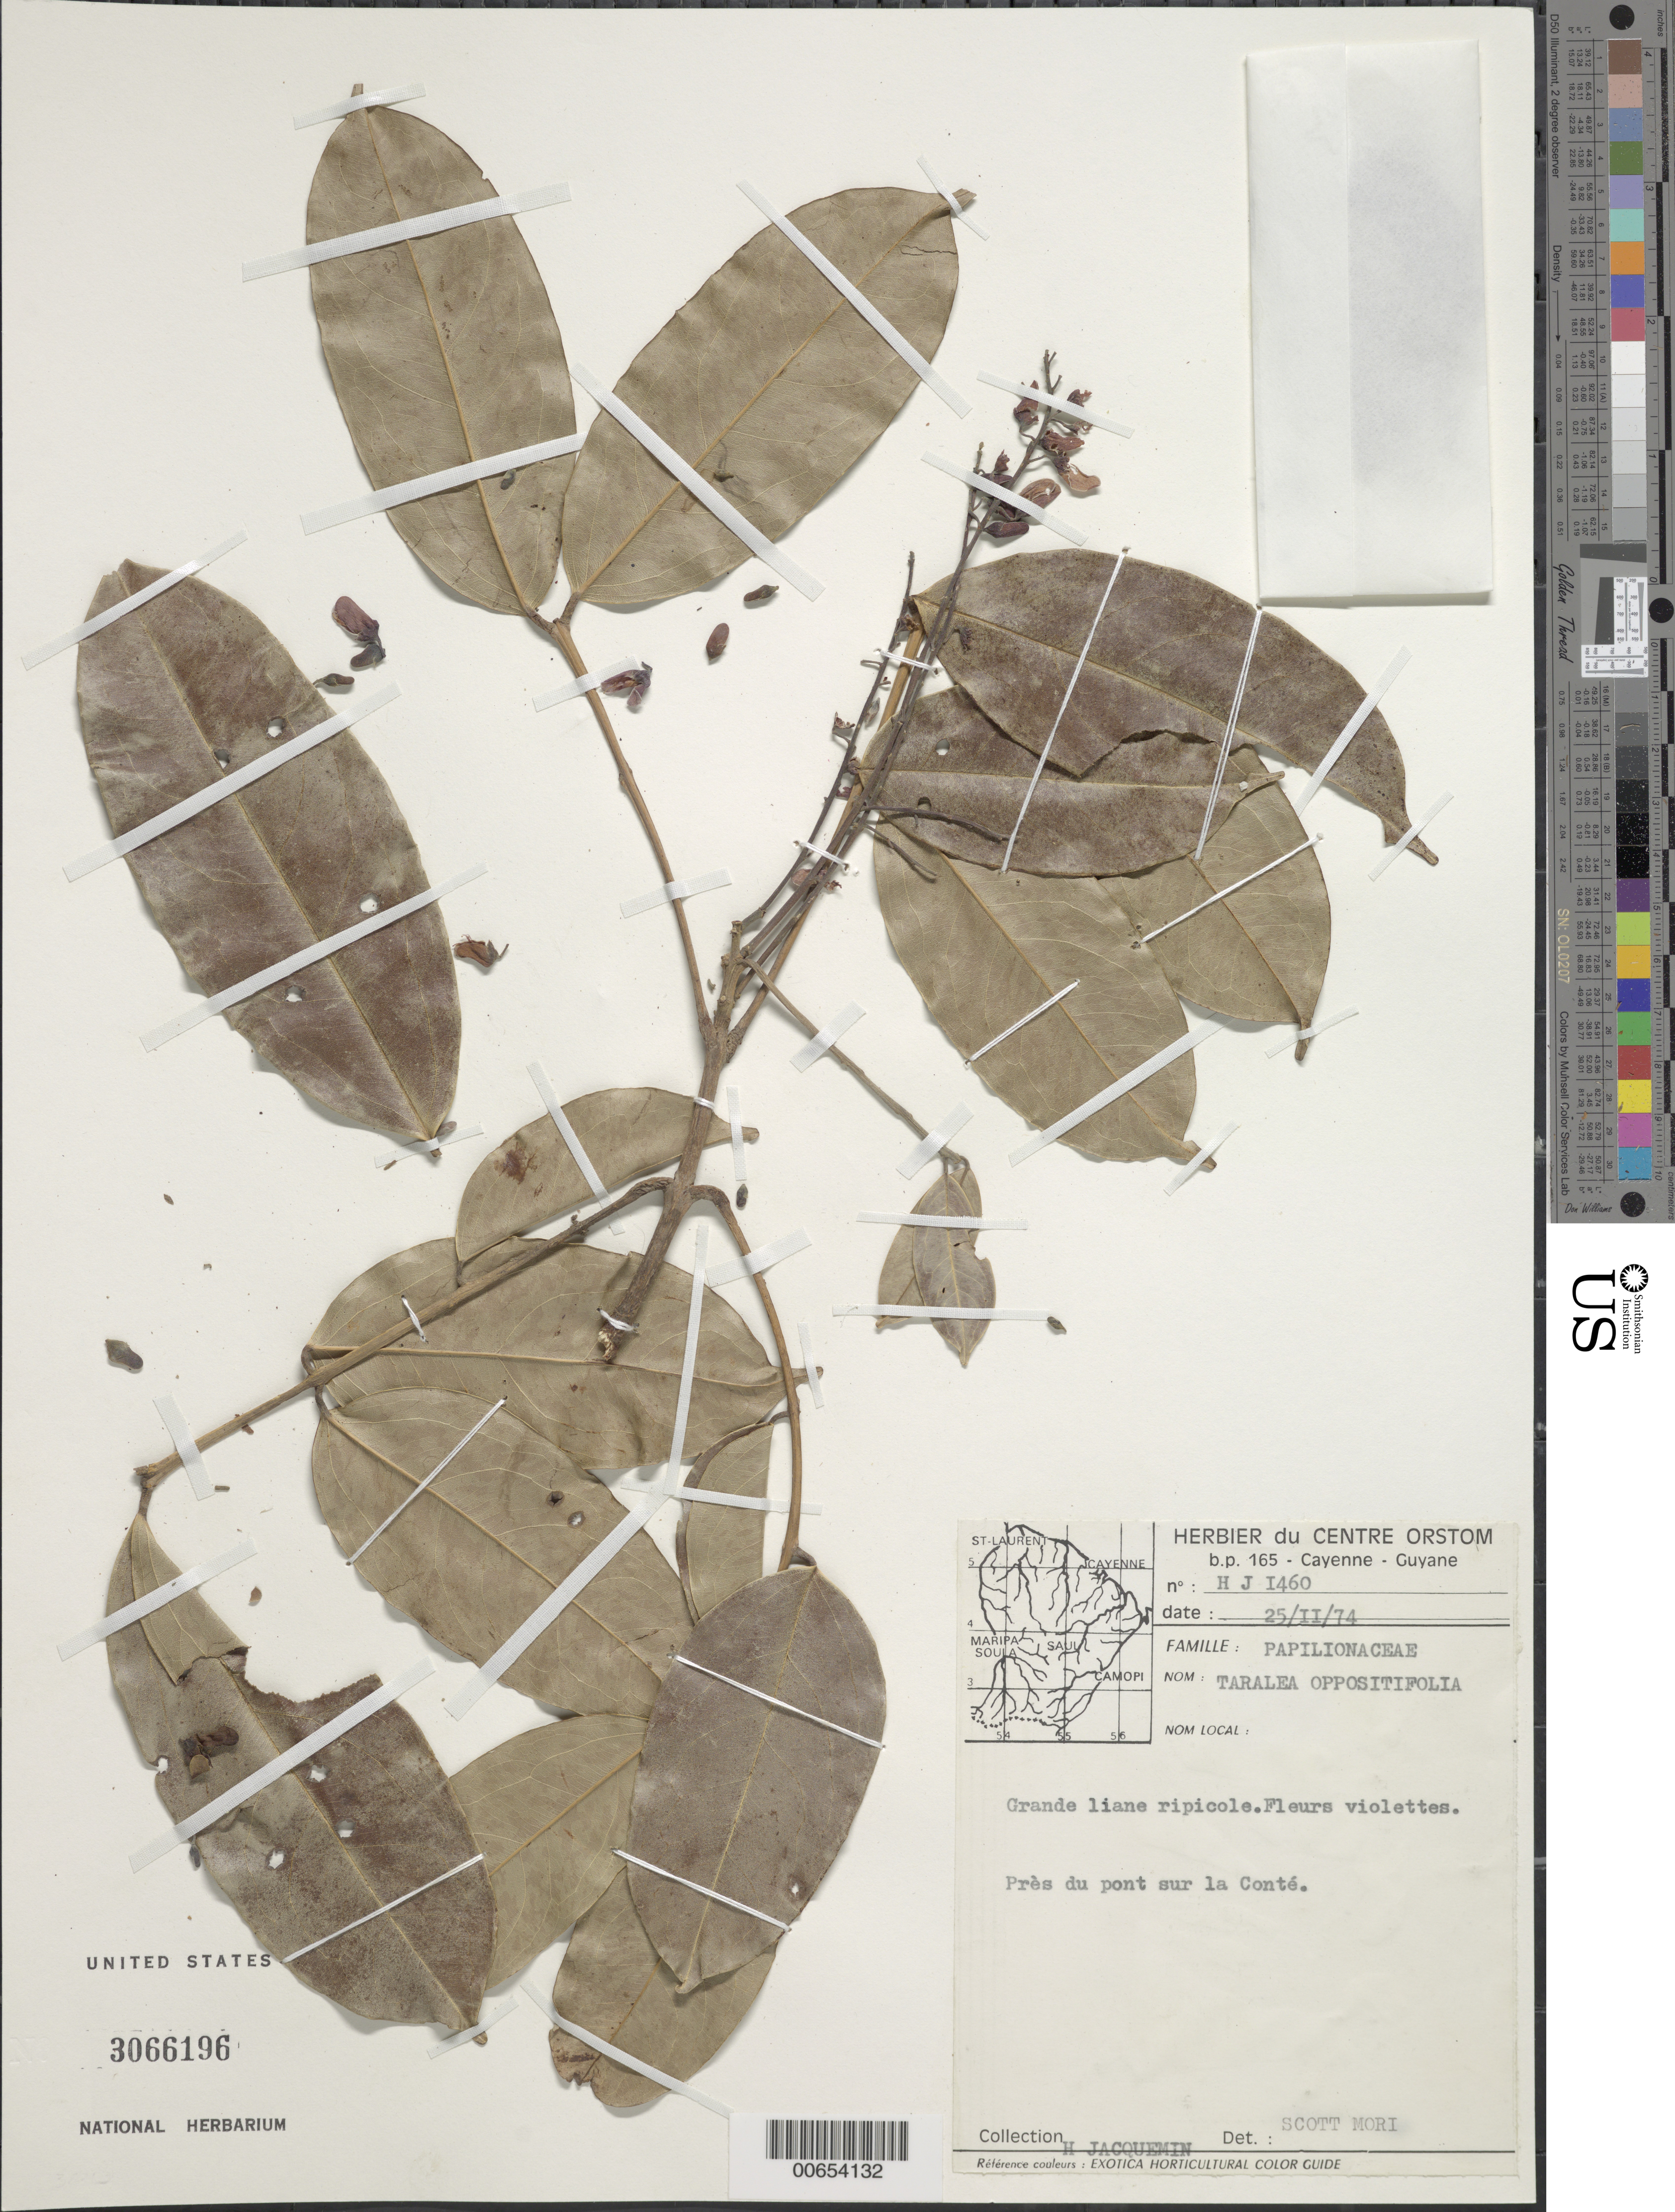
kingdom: Plantae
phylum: Tracheophyta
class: Magnoliopsida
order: Fabales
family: Fabaceae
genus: Taralea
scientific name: Taralea oppositifolia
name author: Aubl.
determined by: Mori, Scott A.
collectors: H. Jacquemin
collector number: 1460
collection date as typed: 25-Nov-74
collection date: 1974-11-25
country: French Guiana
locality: Comté R., pres du pont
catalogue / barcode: US 3066196